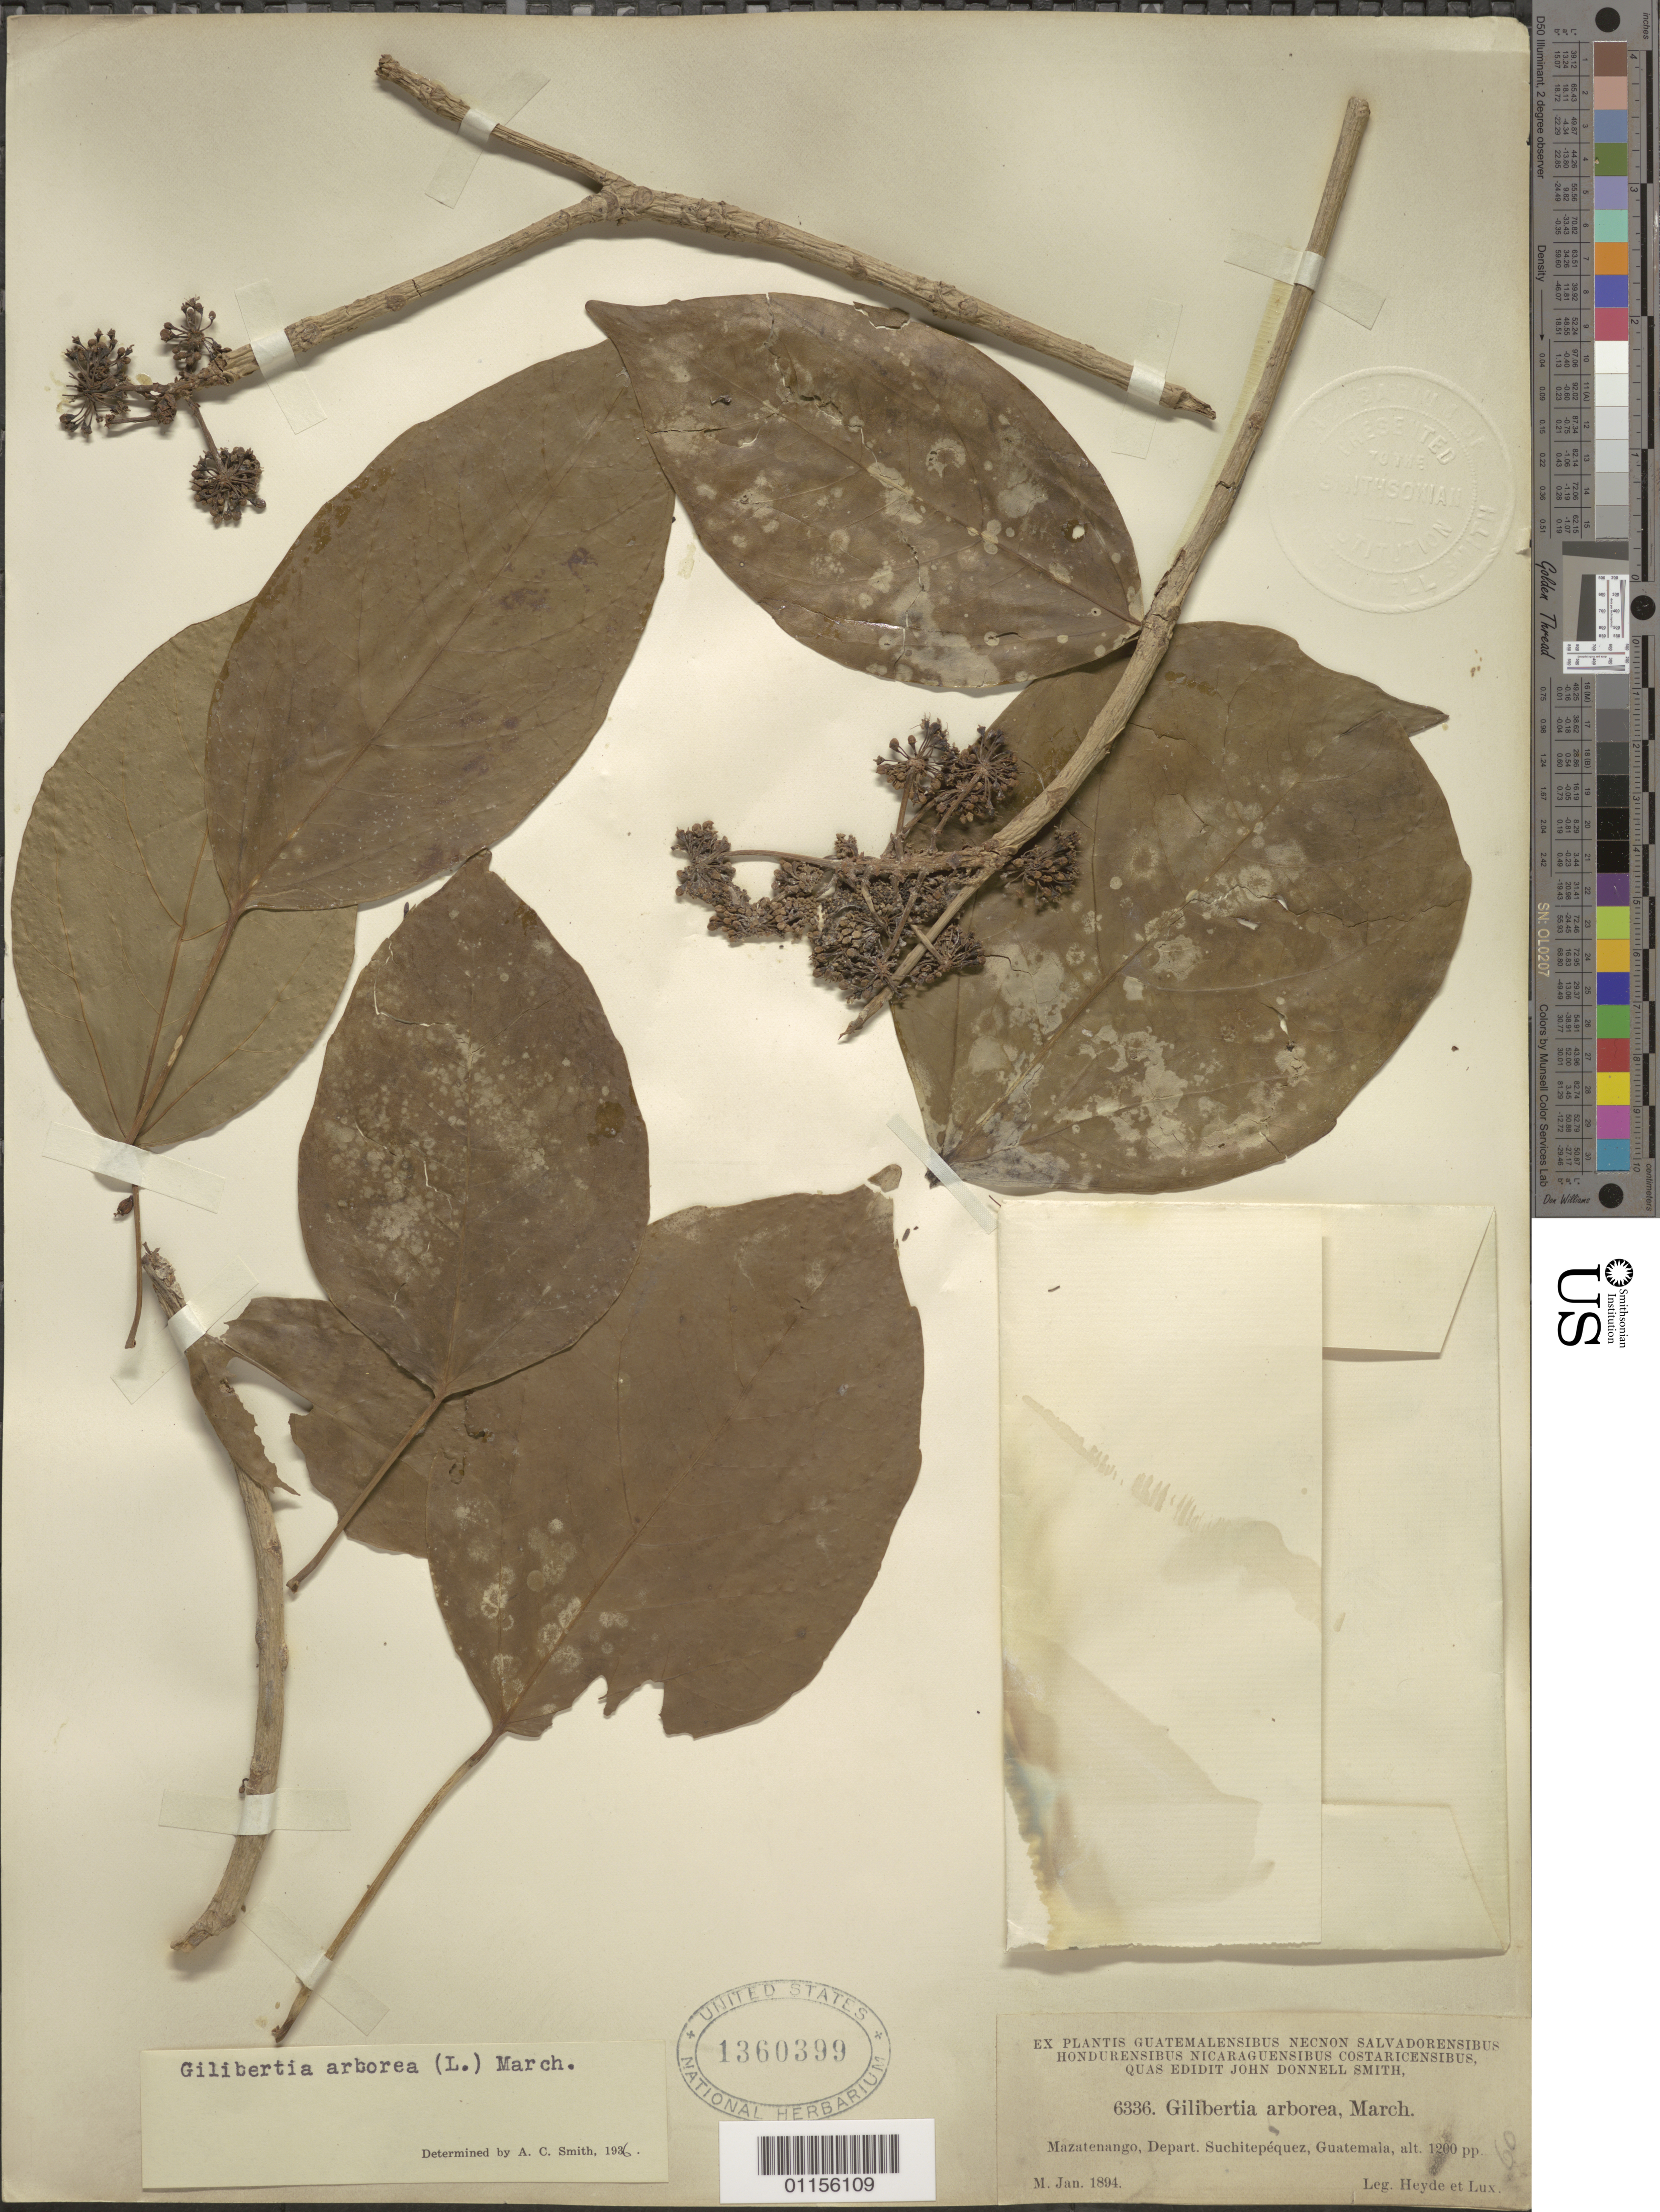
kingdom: Plantae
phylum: Tracheophyta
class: Magnoliopsida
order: Apiales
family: Araliaceae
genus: Dendropanax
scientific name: Dendropanax arboreus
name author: (L.) Decne. & Planch.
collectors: E. T. Heyde & E. Lux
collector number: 6336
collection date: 1894-01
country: Guatemala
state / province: Suchitepéquez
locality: Mazatenango.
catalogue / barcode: US 1360399